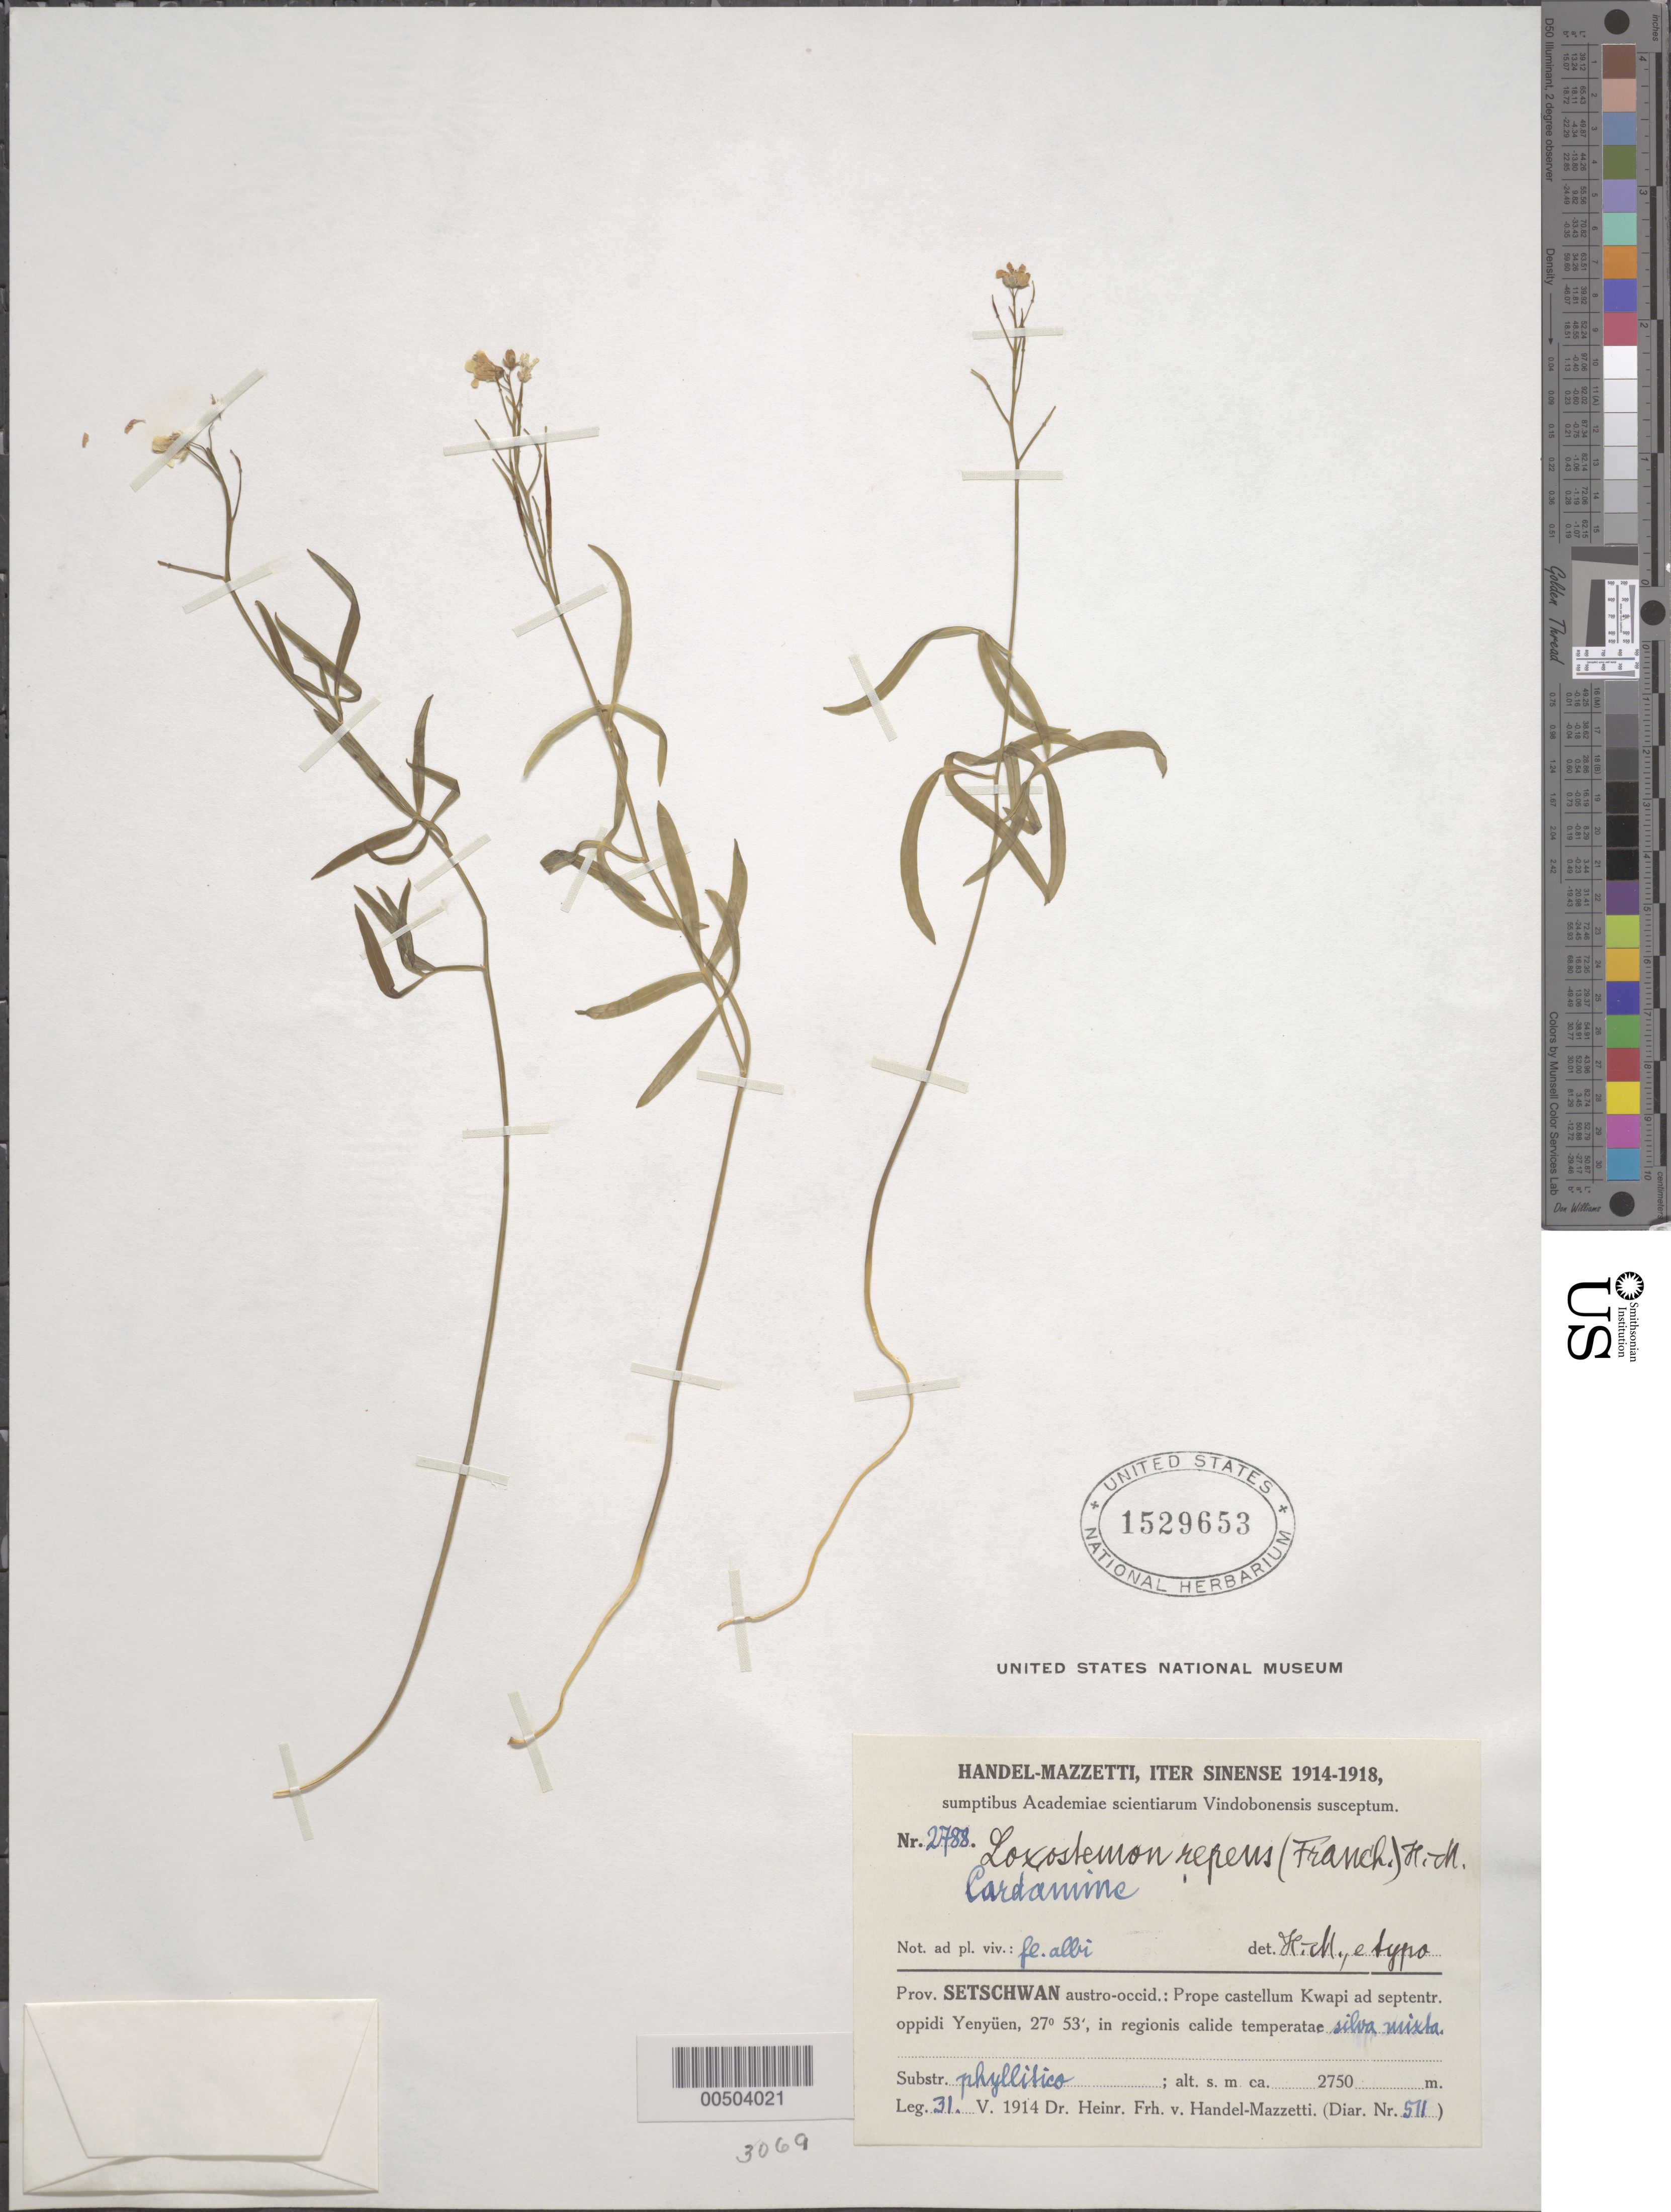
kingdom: Plantae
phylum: Tracheophyta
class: Magnoliopsida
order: Brassicales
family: Brassicaceae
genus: Loxostemon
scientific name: Loxostemon sepeus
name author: Hand.-Mazz.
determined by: Handel-Mazzetti, Heinrich R. E.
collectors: H. Handel-Mazzetti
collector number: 2788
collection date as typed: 31 May 1914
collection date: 1914-05-31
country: China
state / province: Sichuan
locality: Prope castellum Kwapi ad septentr. oppidi Yenyuen, (Setschwan Province) (lat/long recorded as: lat=27:53:0:N long=:::)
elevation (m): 2750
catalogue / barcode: US 1529653